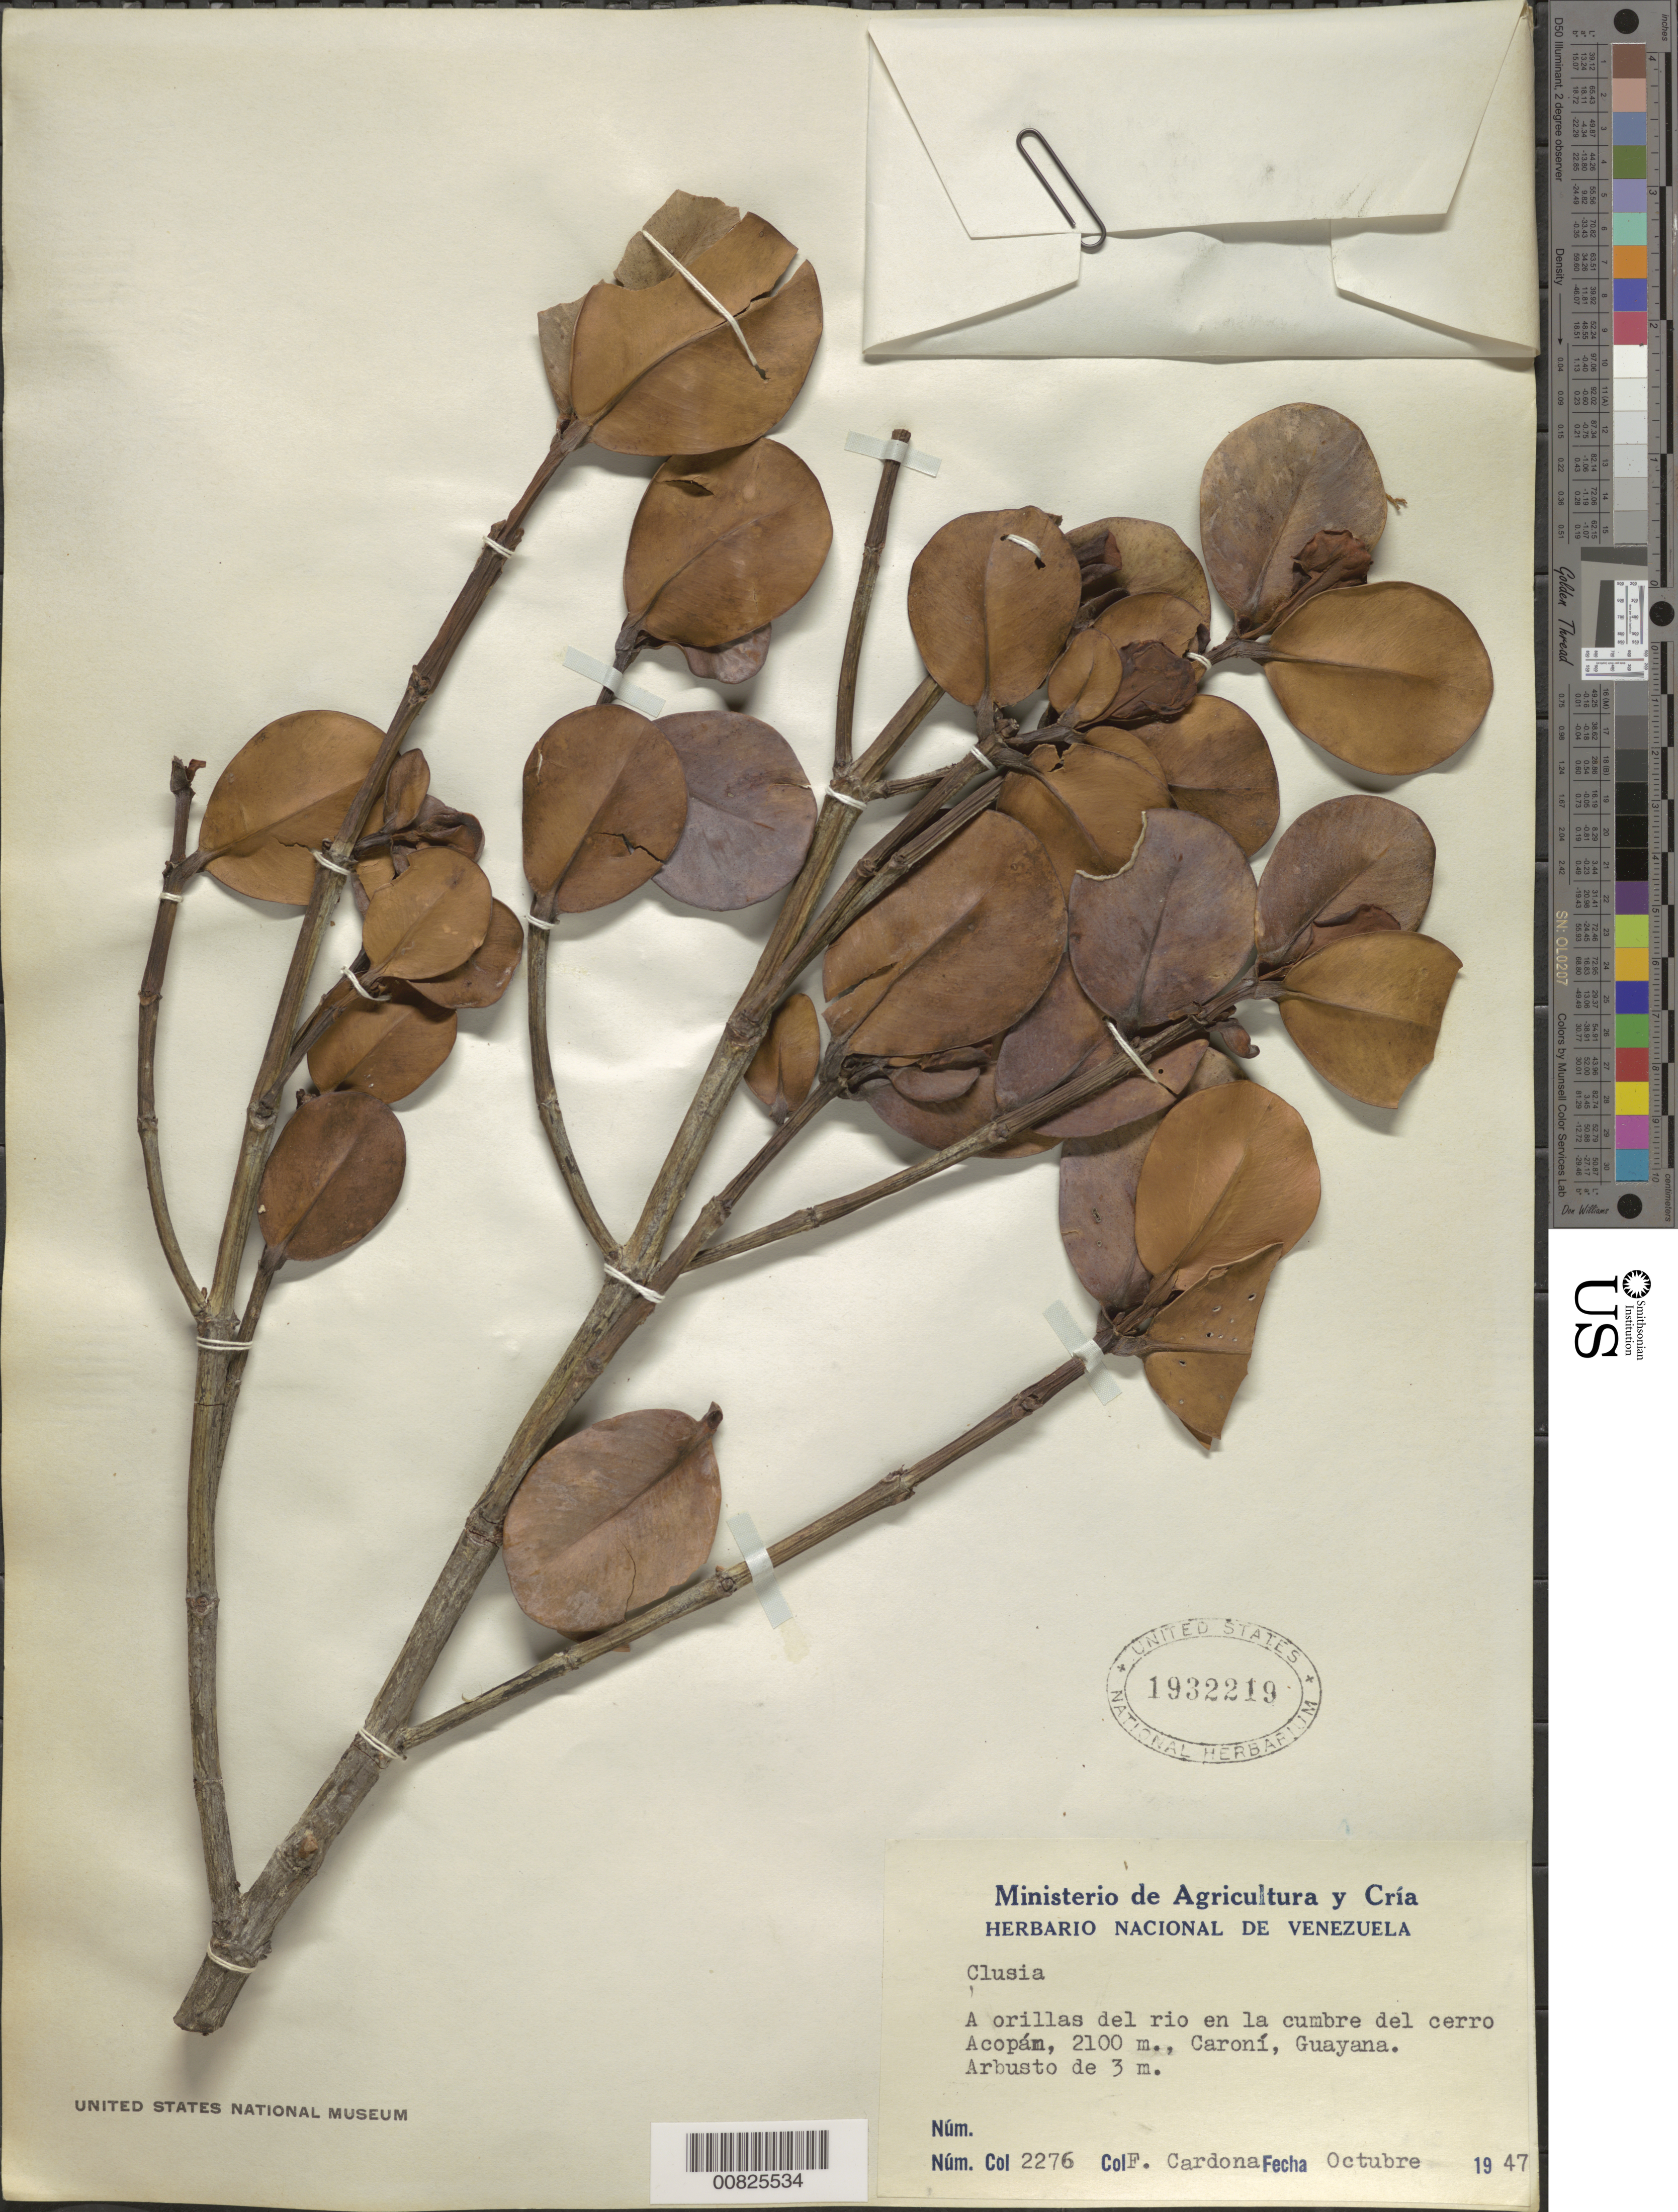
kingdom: Plantae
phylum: Tracheophyta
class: Magnoliopsida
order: Malpighiales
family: Clusiaceae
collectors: F. Cardona Puig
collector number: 2276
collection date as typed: Oct-47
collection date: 1947-10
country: Venezuela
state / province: Bolívar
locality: Cerro Acopán, Río Caroní, Guayana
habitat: Orillas del rio en la cumbre del cerro Acopán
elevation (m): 2100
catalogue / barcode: US 1932219